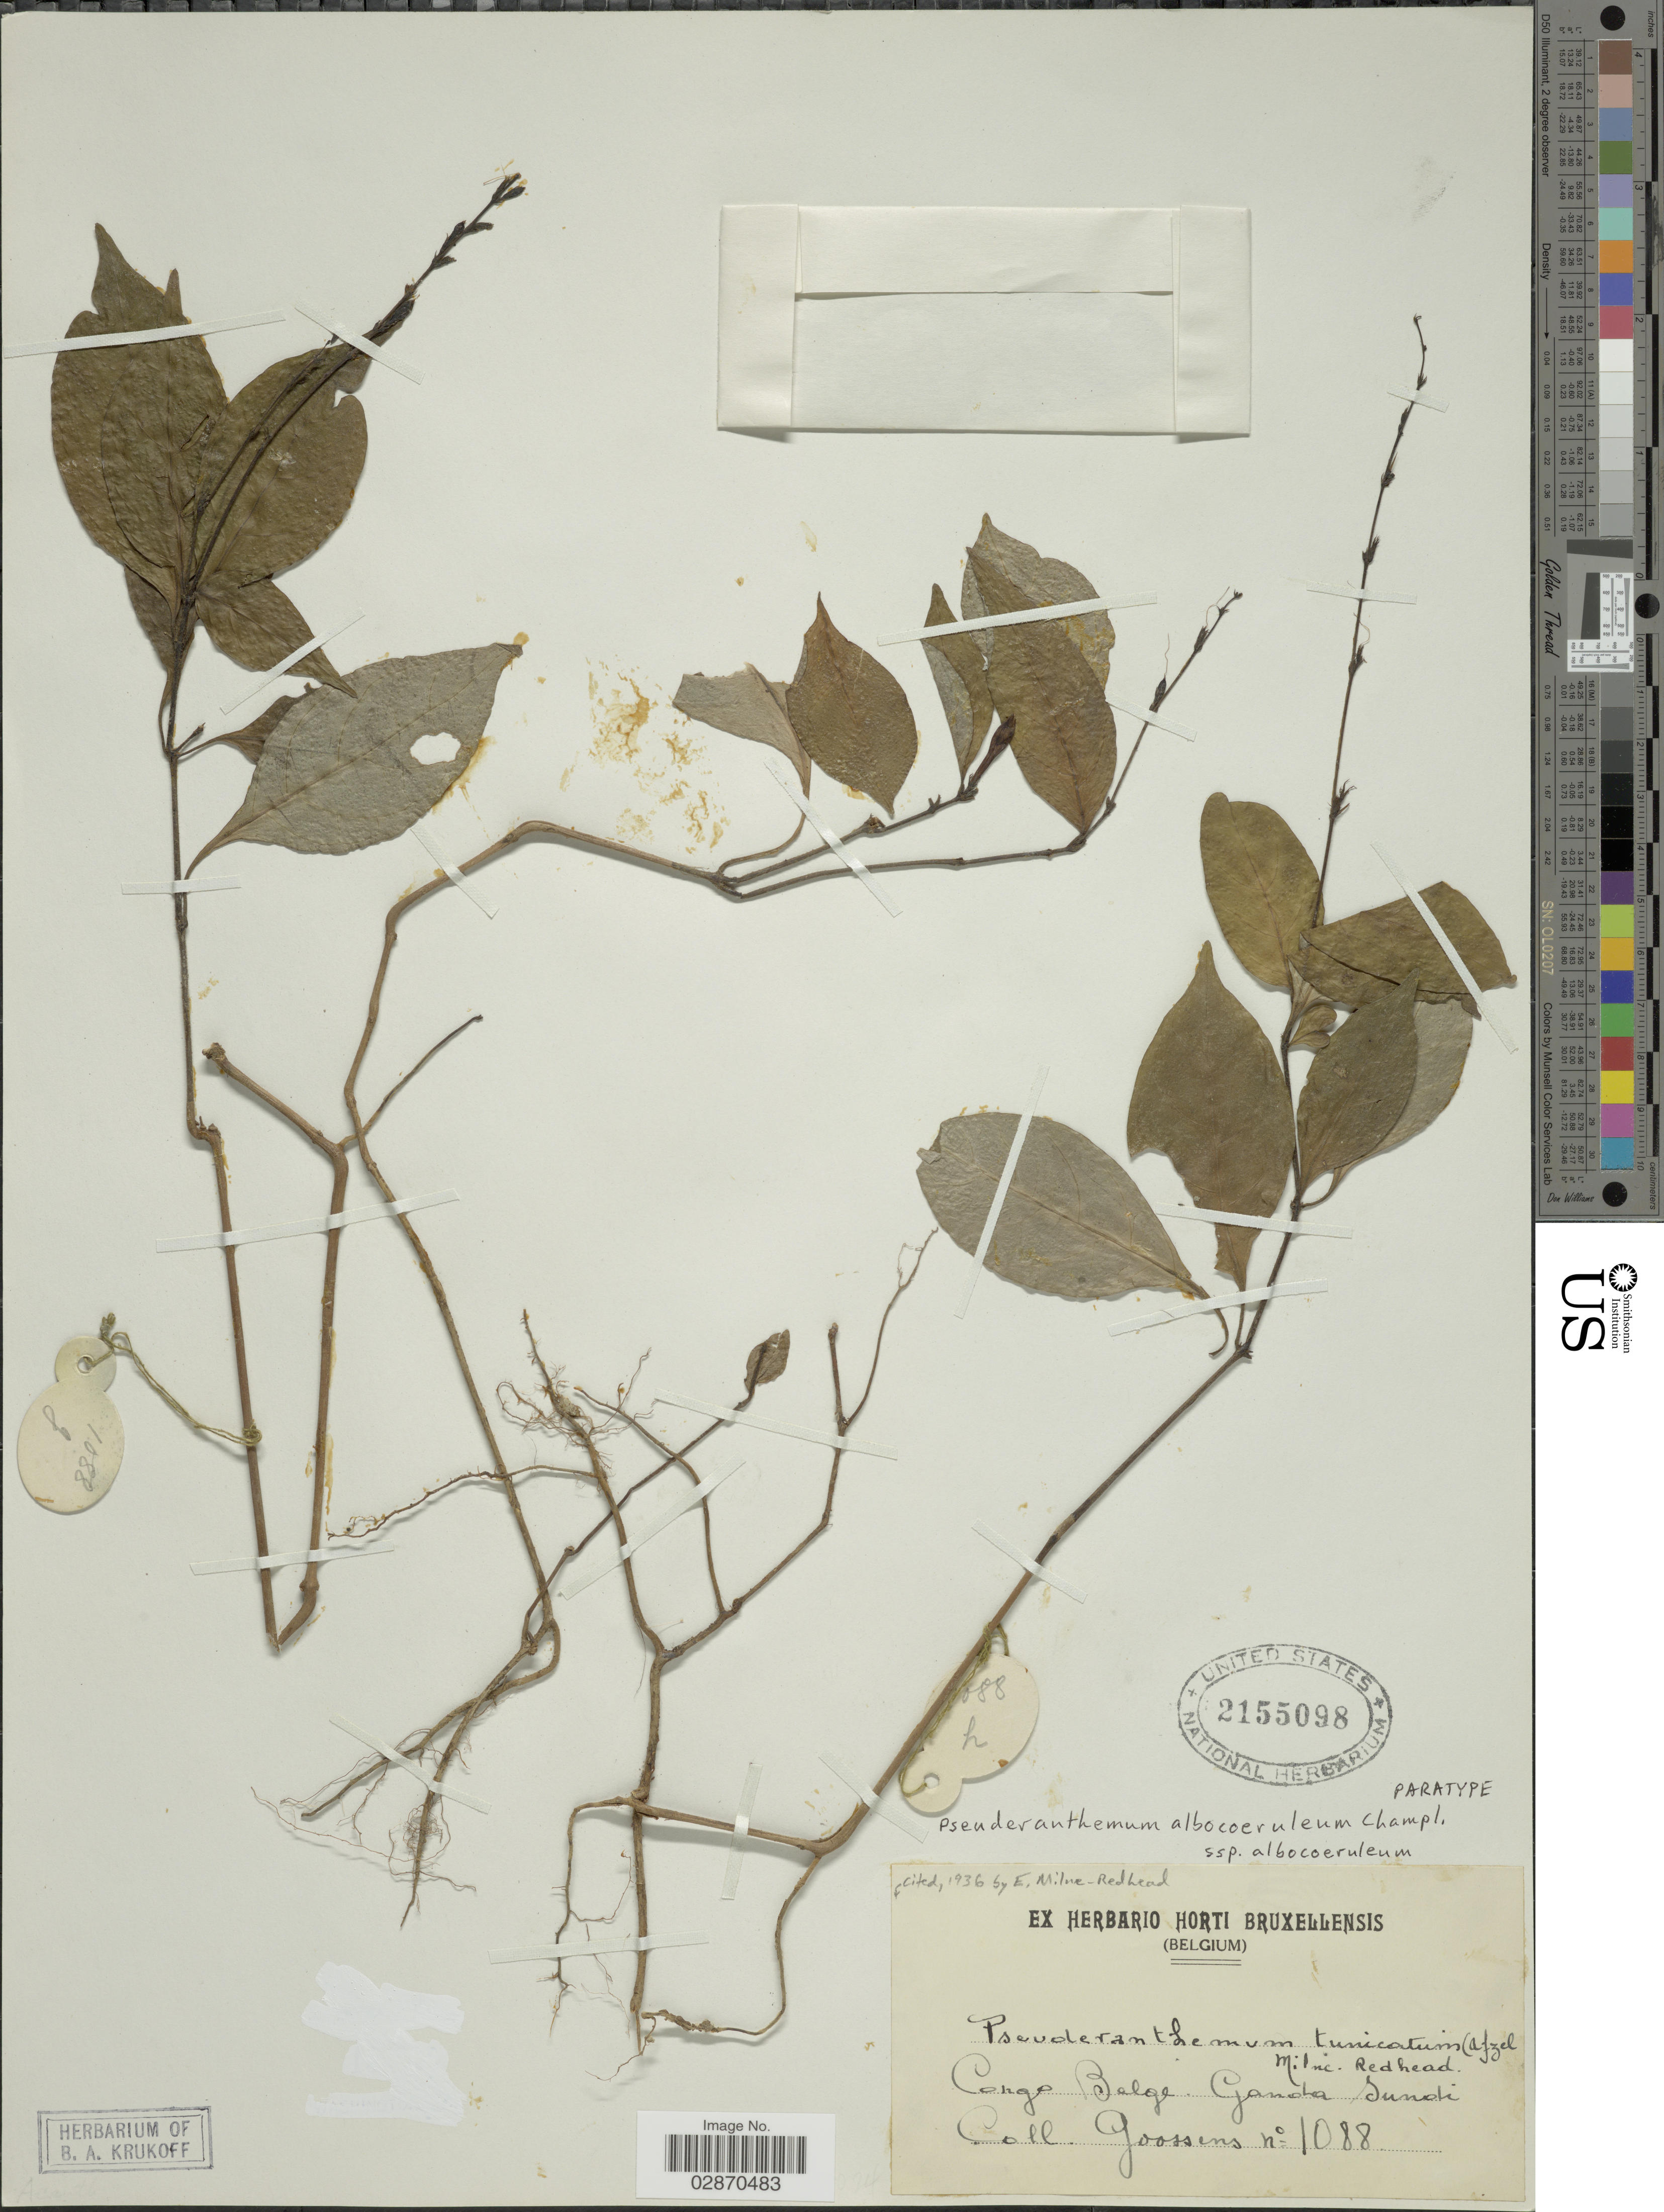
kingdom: Plantae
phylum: Tracheophyta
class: Magnoliopsida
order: Lamiales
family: Acanthaceae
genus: Pseuderanthemum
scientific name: Pseuderanthemum albocoeruleum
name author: Champl.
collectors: -. Goossens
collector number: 1088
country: Congo, Democratic Republic of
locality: Congo Belge, Ganda Sundi.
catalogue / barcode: US 2155098